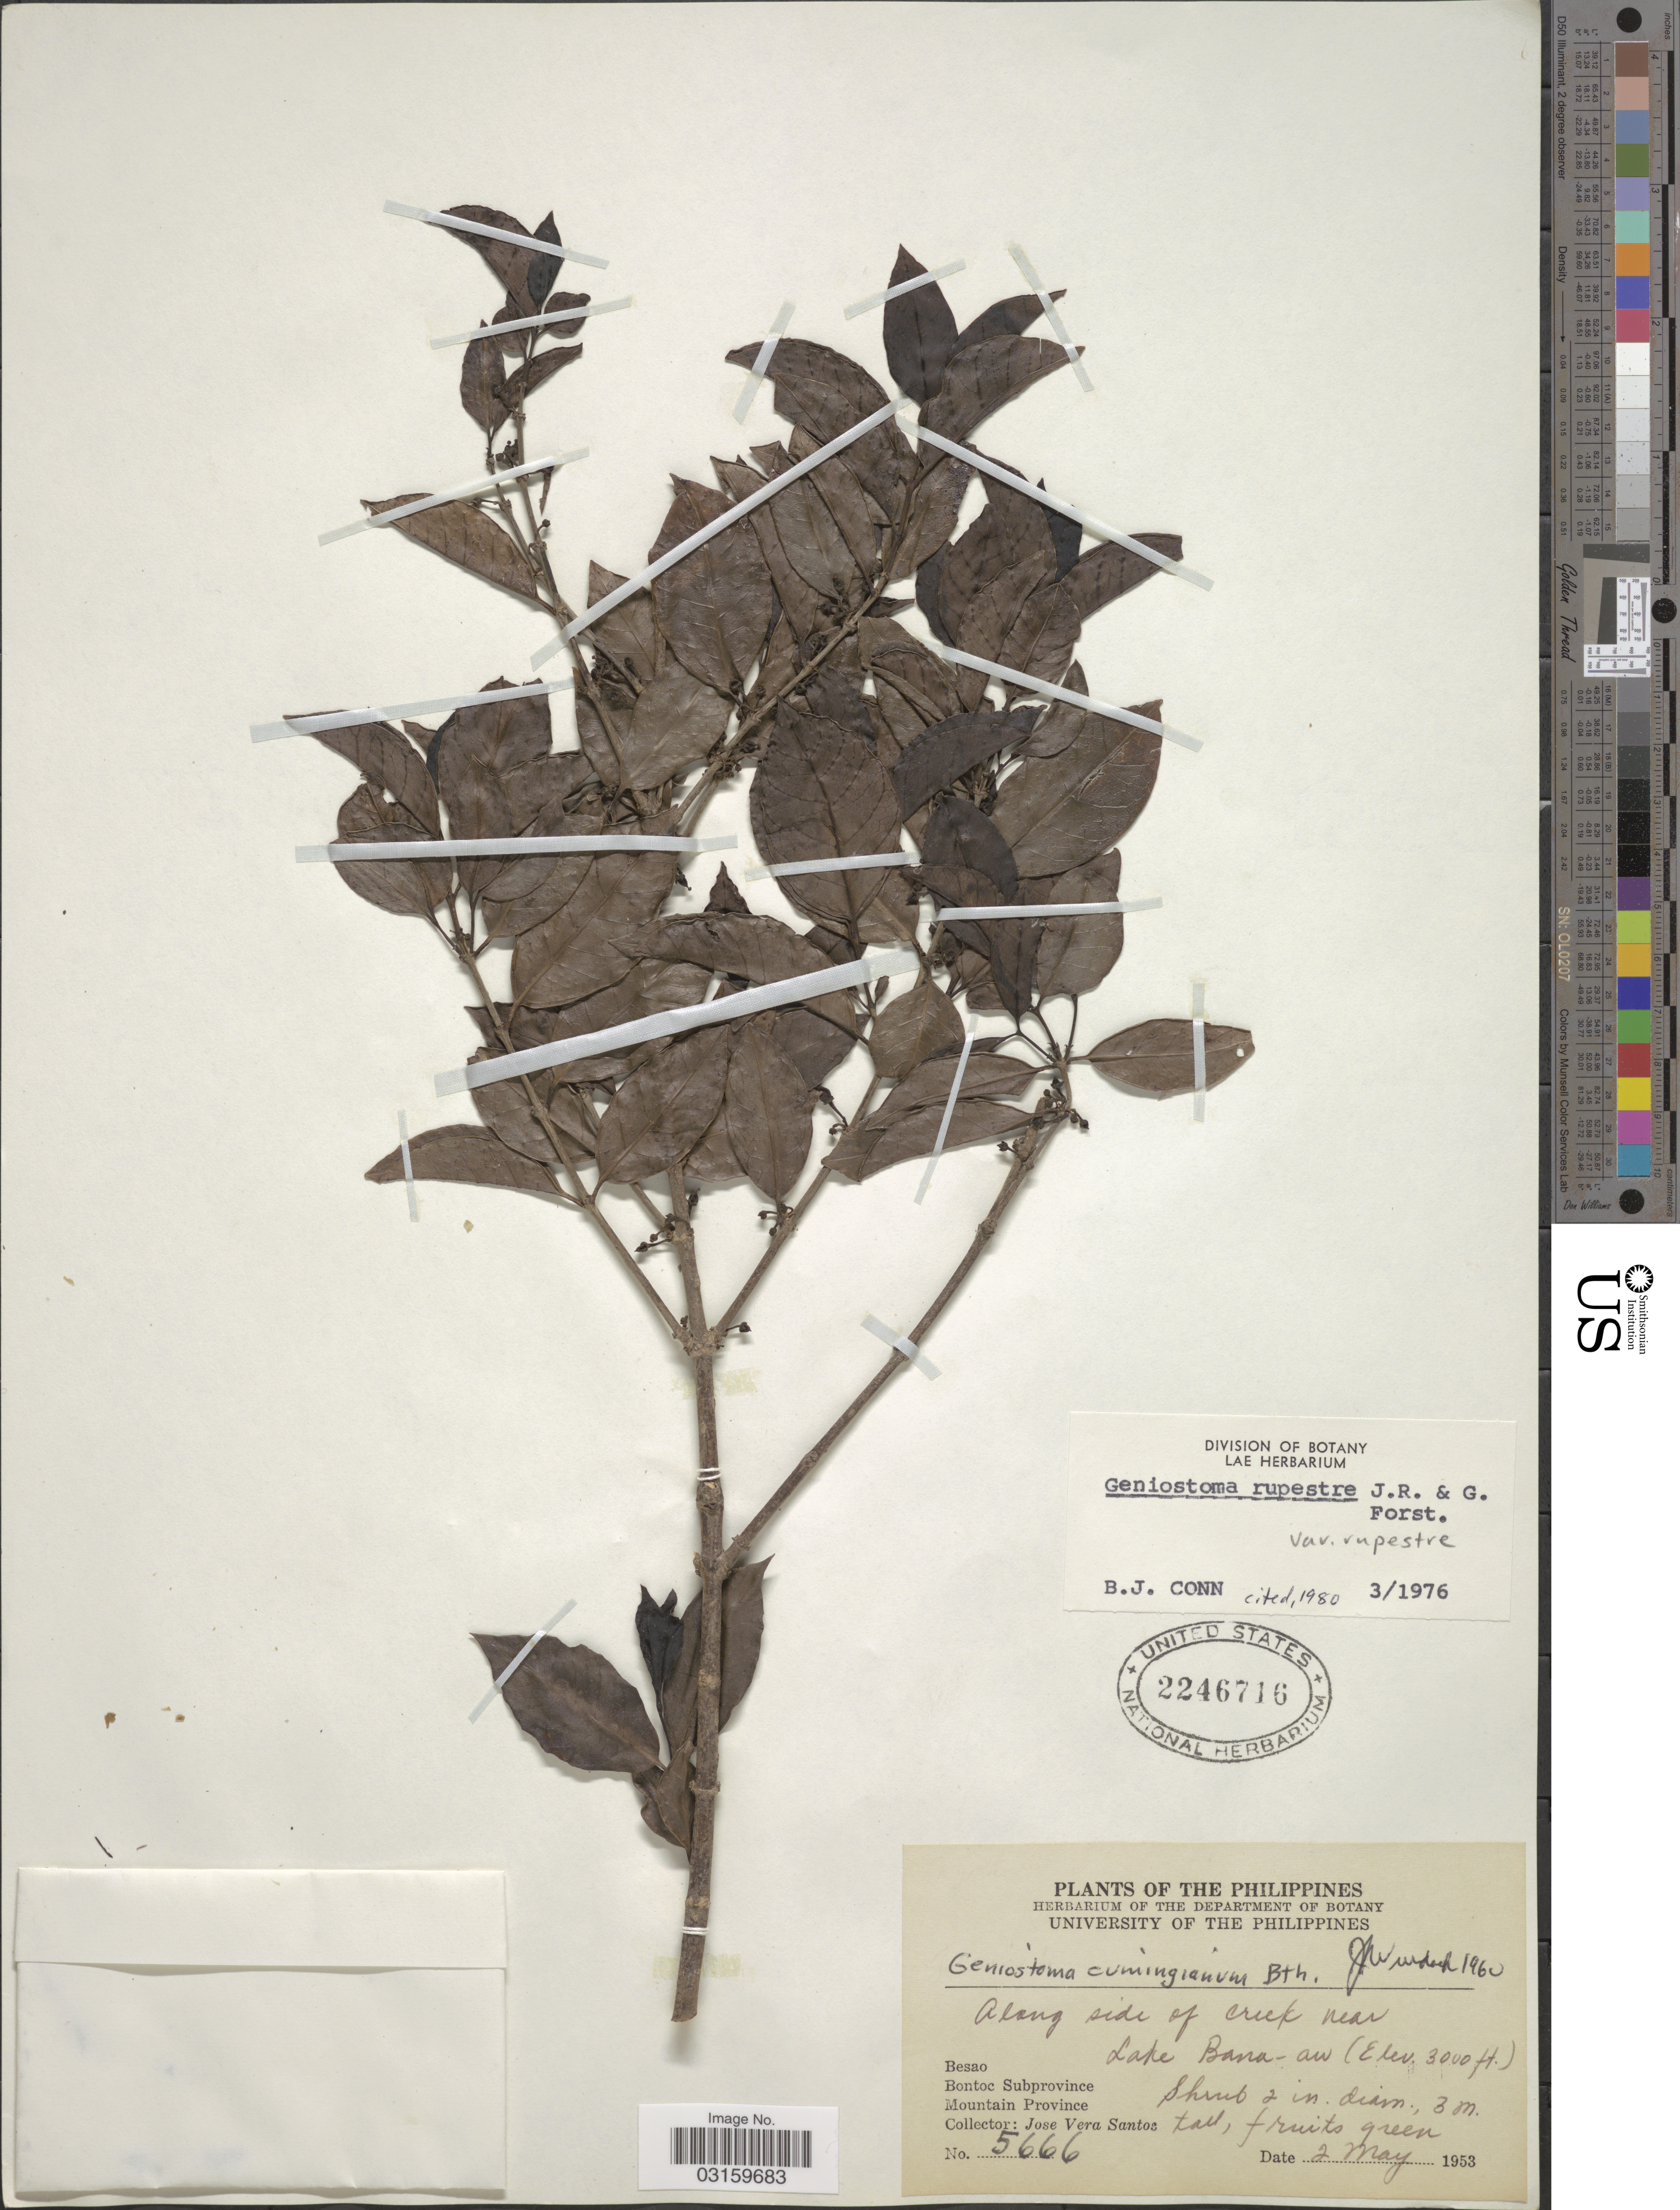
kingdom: Plantae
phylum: Tracheophyta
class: Magnoliopsida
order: Gentianales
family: Loganiaceae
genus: Geniostoma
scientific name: Geniostoma rupestre var. rupestre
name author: J.R. Forst. & G. Forst.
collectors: J. V. Santos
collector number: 5666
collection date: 1953-05-02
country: Philippines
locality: Along side of creek near Lake Bana-aw. Besao, Bontoc Subprovince, Mountain Province.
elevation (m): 914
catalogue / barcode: US 2246716